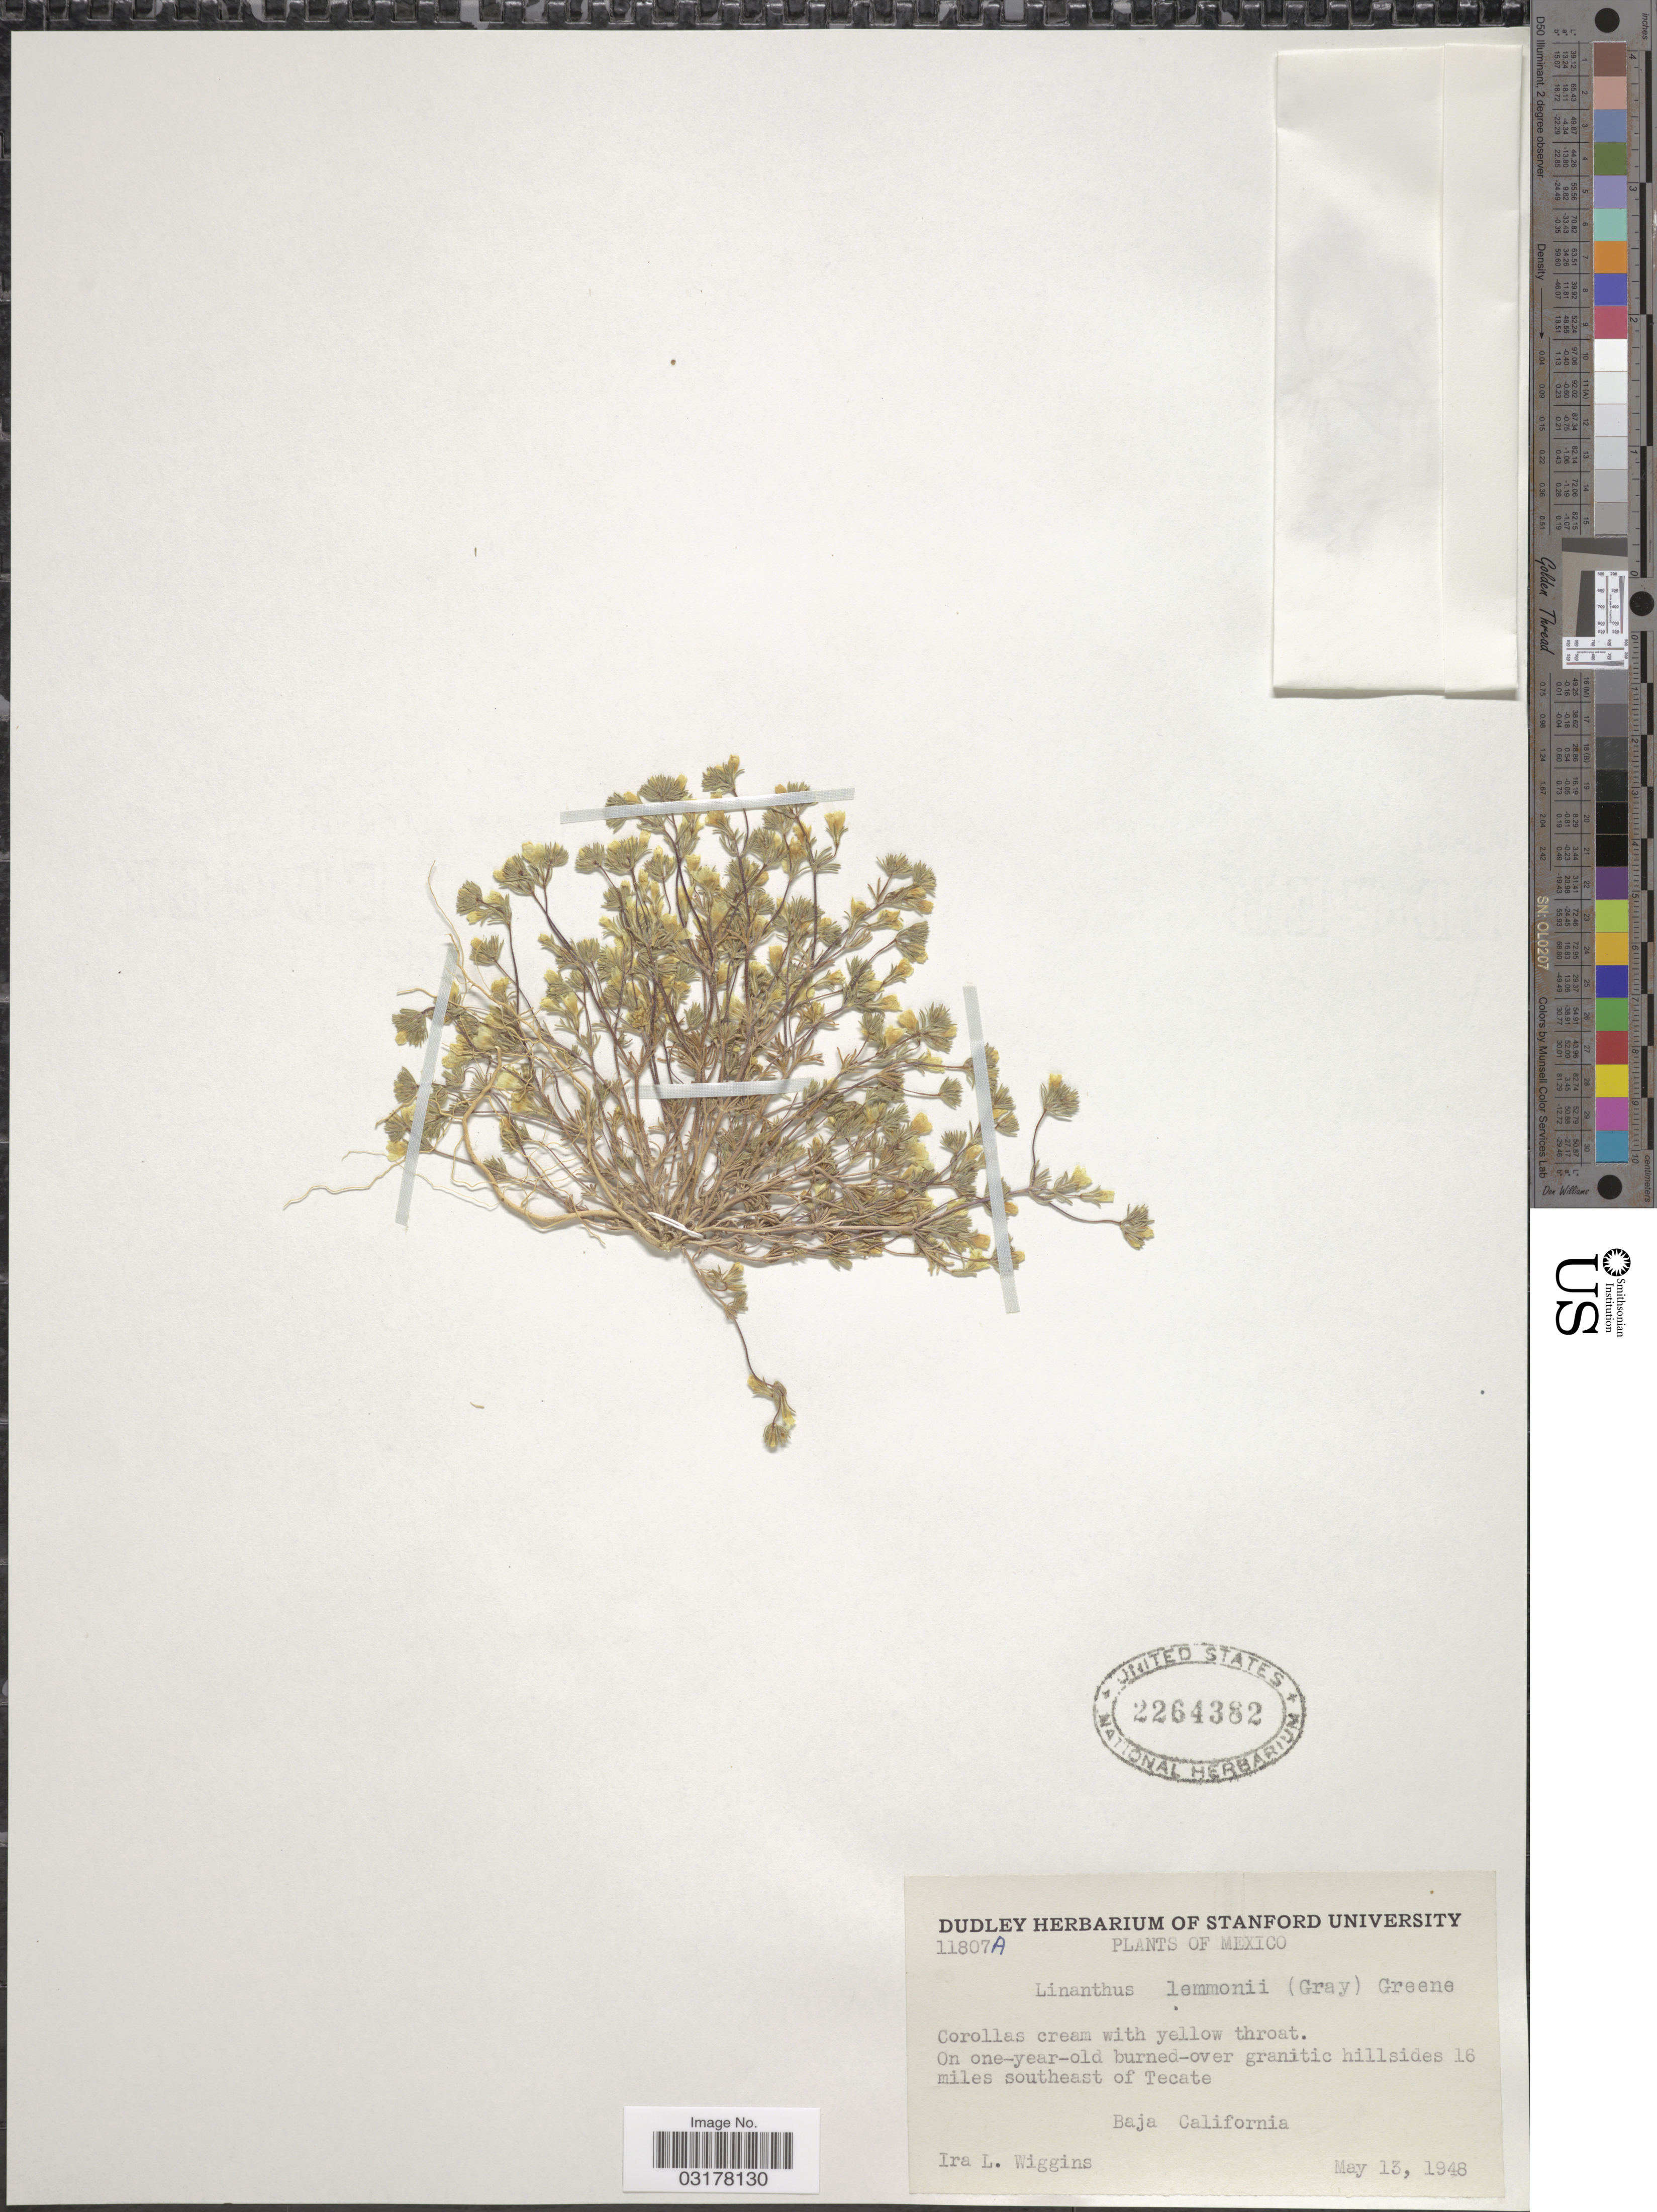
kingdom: Plantae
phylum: Tracheophyta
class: Magnoliopsida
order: Ericales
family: Polemoniaceae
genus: Leptosiphon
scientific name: Leptosiphon lemmonii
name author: (A. Gray) J.M. Porter & L.A. Johnson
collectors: I. L. Wiggins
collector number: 11807A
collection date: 1948-05-13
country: Mexico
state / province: Baja California Norte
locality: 16 miles southeast of Tecate.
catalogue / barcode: US 2264382